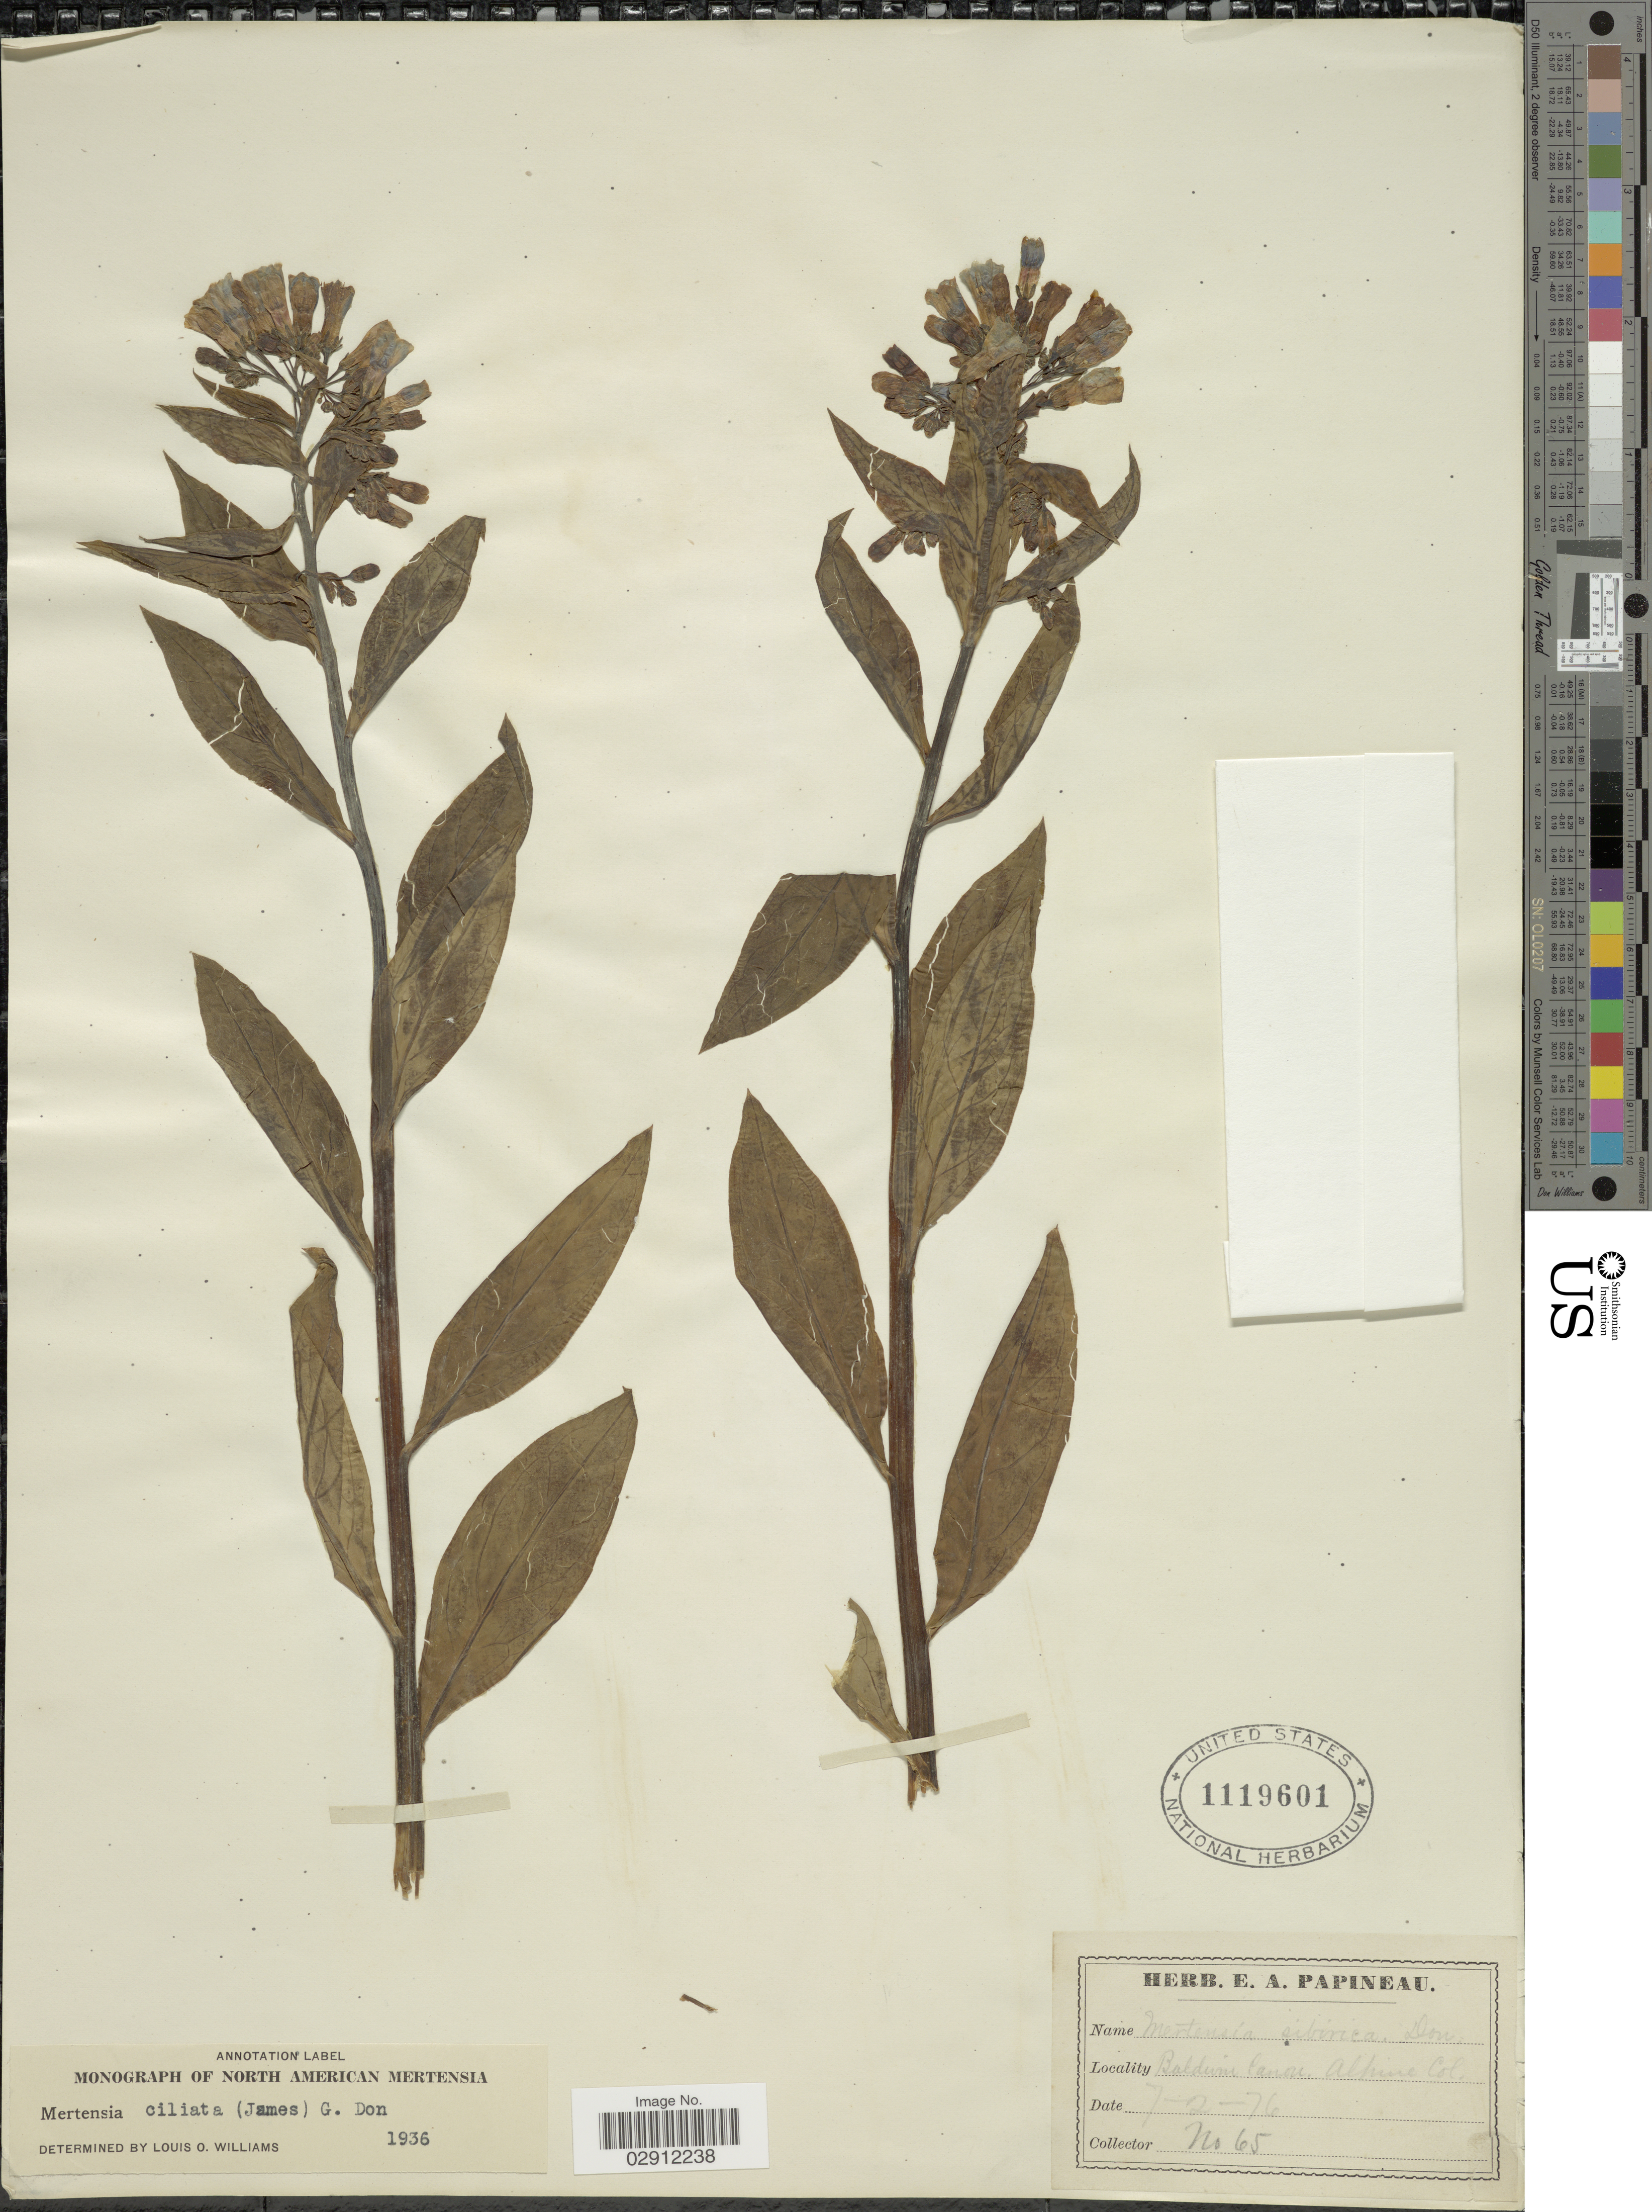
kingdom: Plantae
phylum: Tracheophyta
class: Magnoliopsida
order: Boraginales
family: Boraginaceae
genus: Mertensia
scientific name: Mertensia ciliata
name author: (James) G. Don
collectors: Ex herb. E. A. Papineau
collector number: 65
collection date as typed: Transcribed d/m/y: 2/7/76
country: United States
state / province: Colorado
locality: Baldwin Canon. Alpine Col.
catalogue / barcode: US 1119601